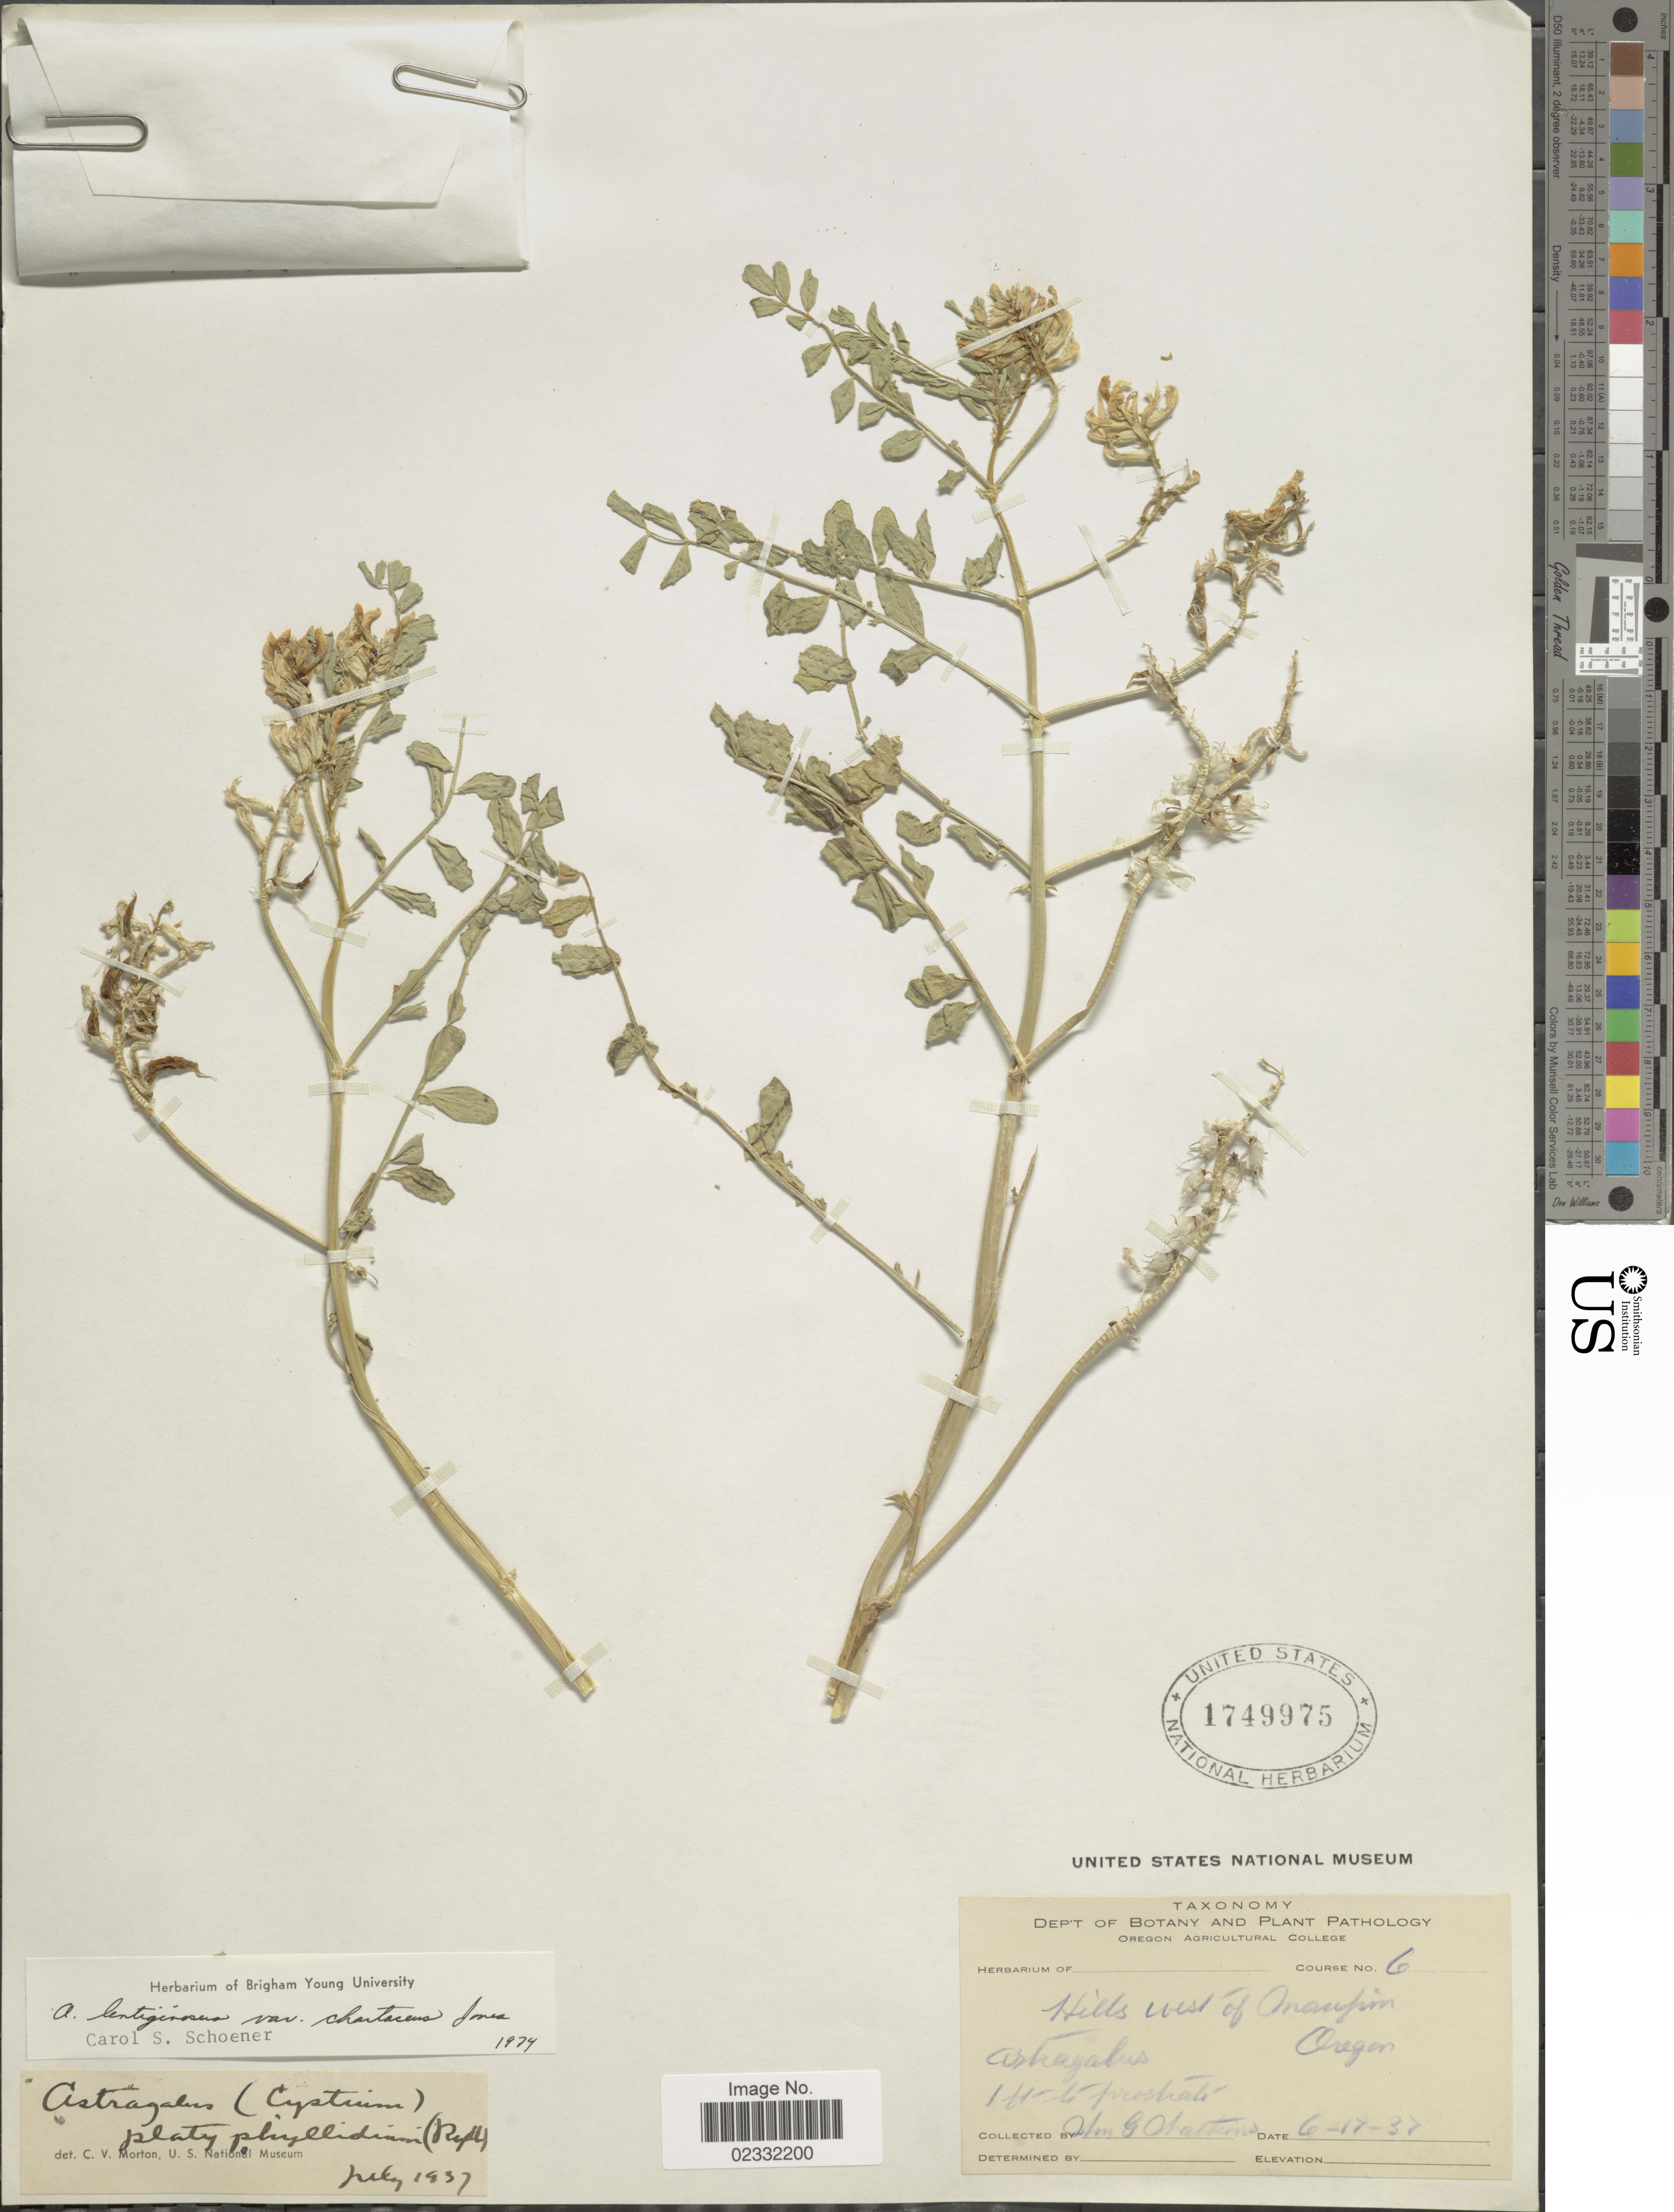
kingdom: Plantae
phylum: Tracheophyta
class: Magnoliopsida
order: Fabales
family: Fabaceae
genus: Astragalus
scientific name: Astragalus lentiginosus var. chartaceus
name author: M.E. Jones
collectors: W. Watkins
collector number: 6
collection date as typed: Transcribed d/m/y: 17/6/37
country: United States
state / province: Oregon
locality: Hills west of Maupin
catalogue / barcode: US 1749975